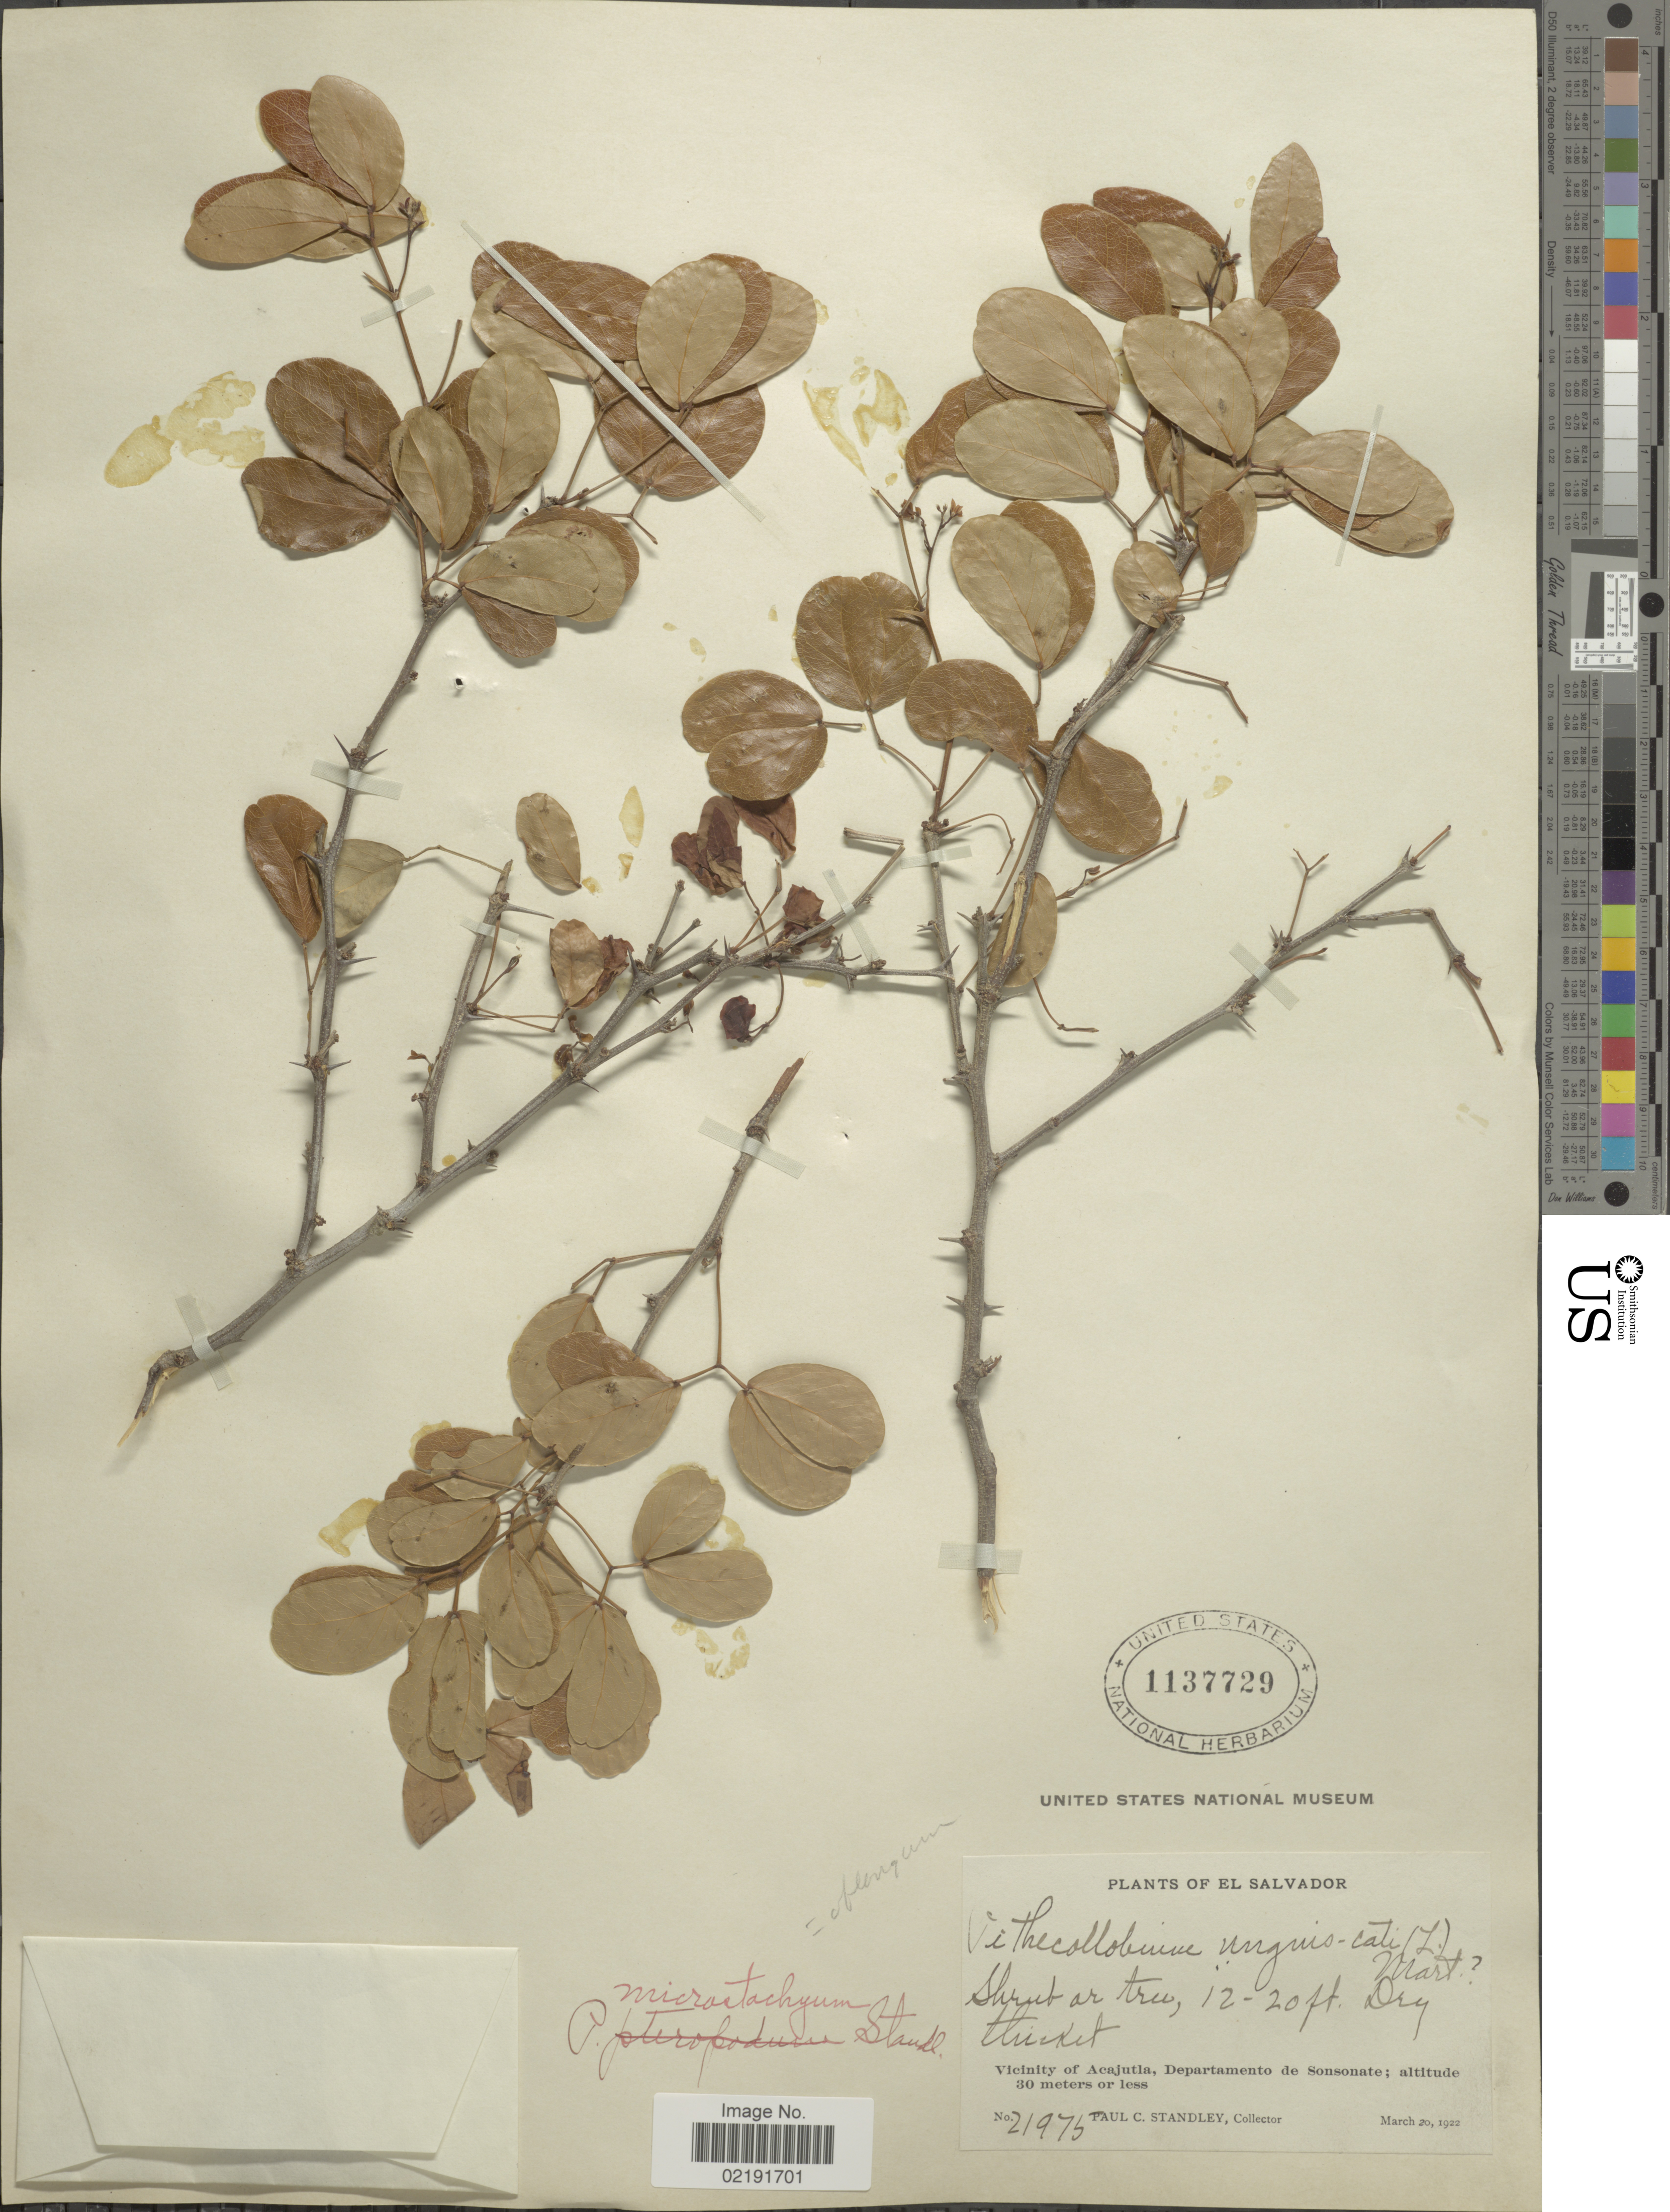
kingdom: Plantae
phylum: Tracheophyta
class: Magnoliopsida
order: Fabales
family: Fabaceae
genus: Pithecellobium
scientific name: Pithecellobium oblongum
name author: Benth.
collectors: P. C. Standley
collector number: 21975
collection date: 1922-03-20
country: El Salvador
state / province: Sonsonate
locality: Vicinity of Acajutla, Departamento de Sonsonate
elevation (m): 30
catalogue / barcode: US 1137729